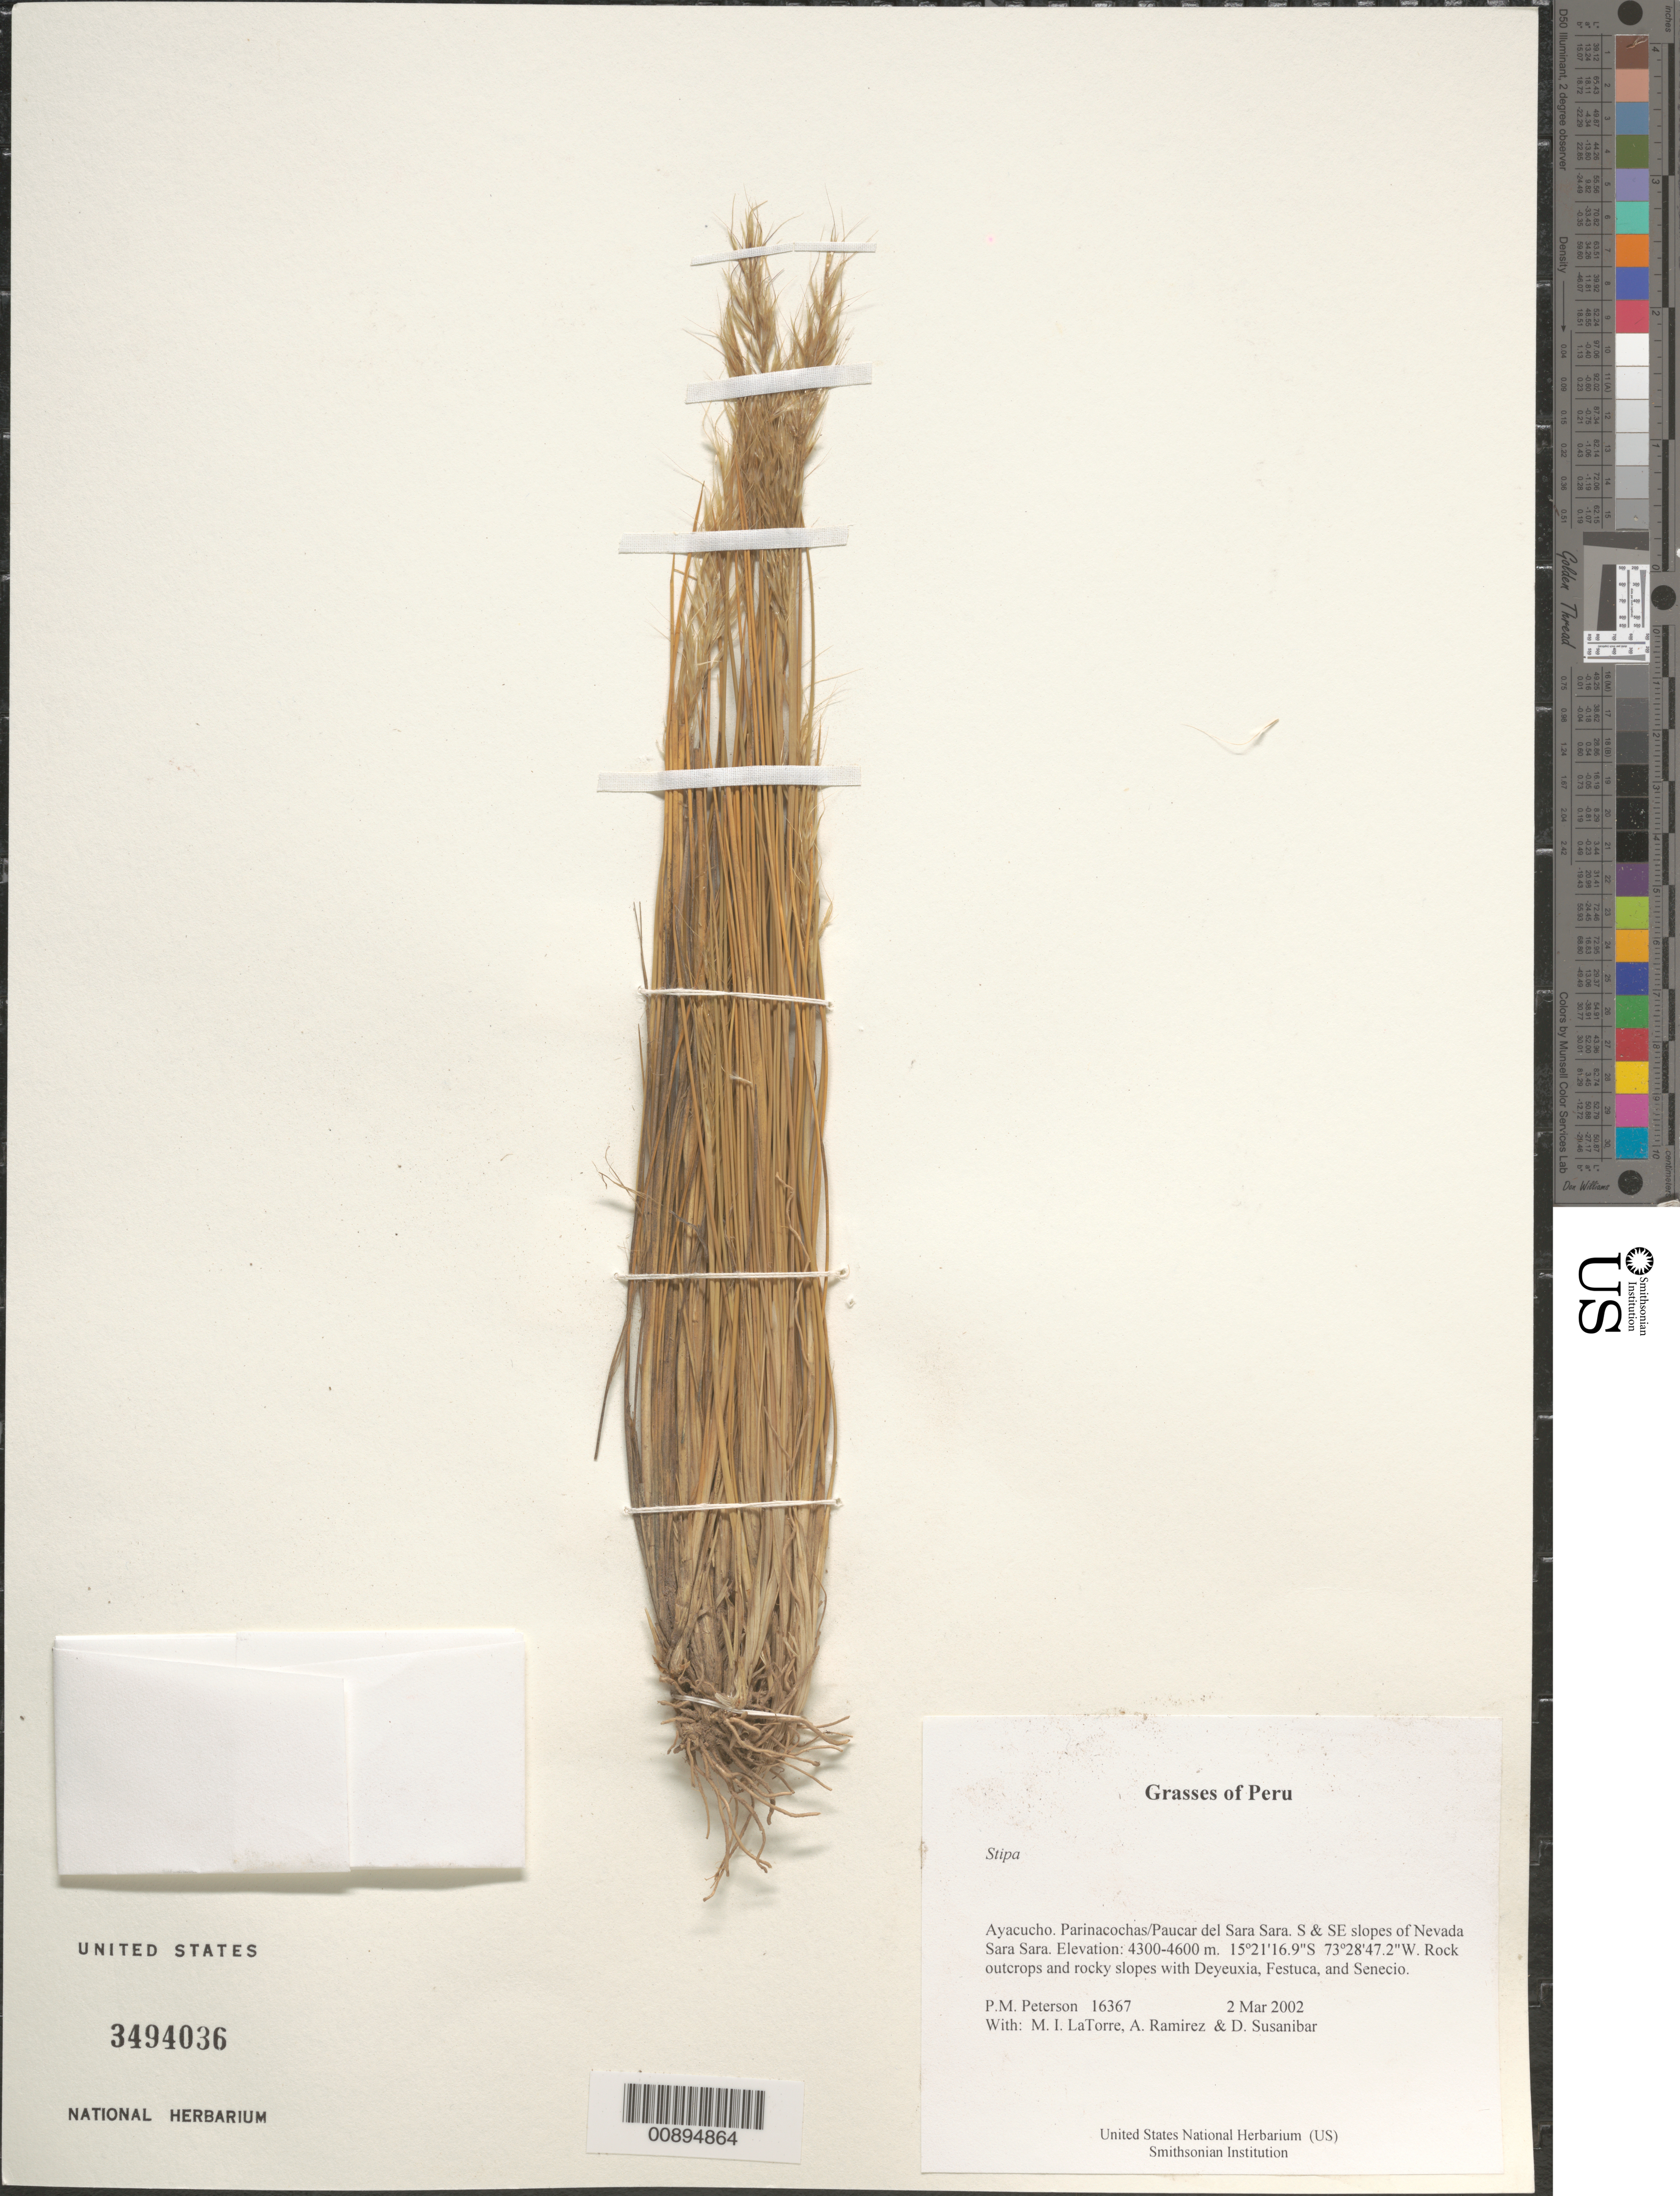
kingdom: Plantae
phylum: Tracheophyta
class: Liliopsida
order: Poales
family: Poaceae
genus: Anatherostipa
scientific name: Anatherostipa hans-meyeri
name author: (Pilg.) Peñailillo B.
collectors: P. M. Peterson, M. I. La Torre, A. Ramírez & D. Susanibar Cruz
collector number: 16367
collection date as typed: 02 Mar 2002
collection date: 2002-03-02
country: Peru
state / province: Ayacucho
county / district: Parinacochas/Paucar del Sara Sara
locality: S & SE slopes of Nevada Sara Sara.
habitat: Rock outcrops and rocky slopes with ~Deyeuxia, Festuca, and Senecio~.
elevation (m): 4300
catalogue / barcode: US 3494036